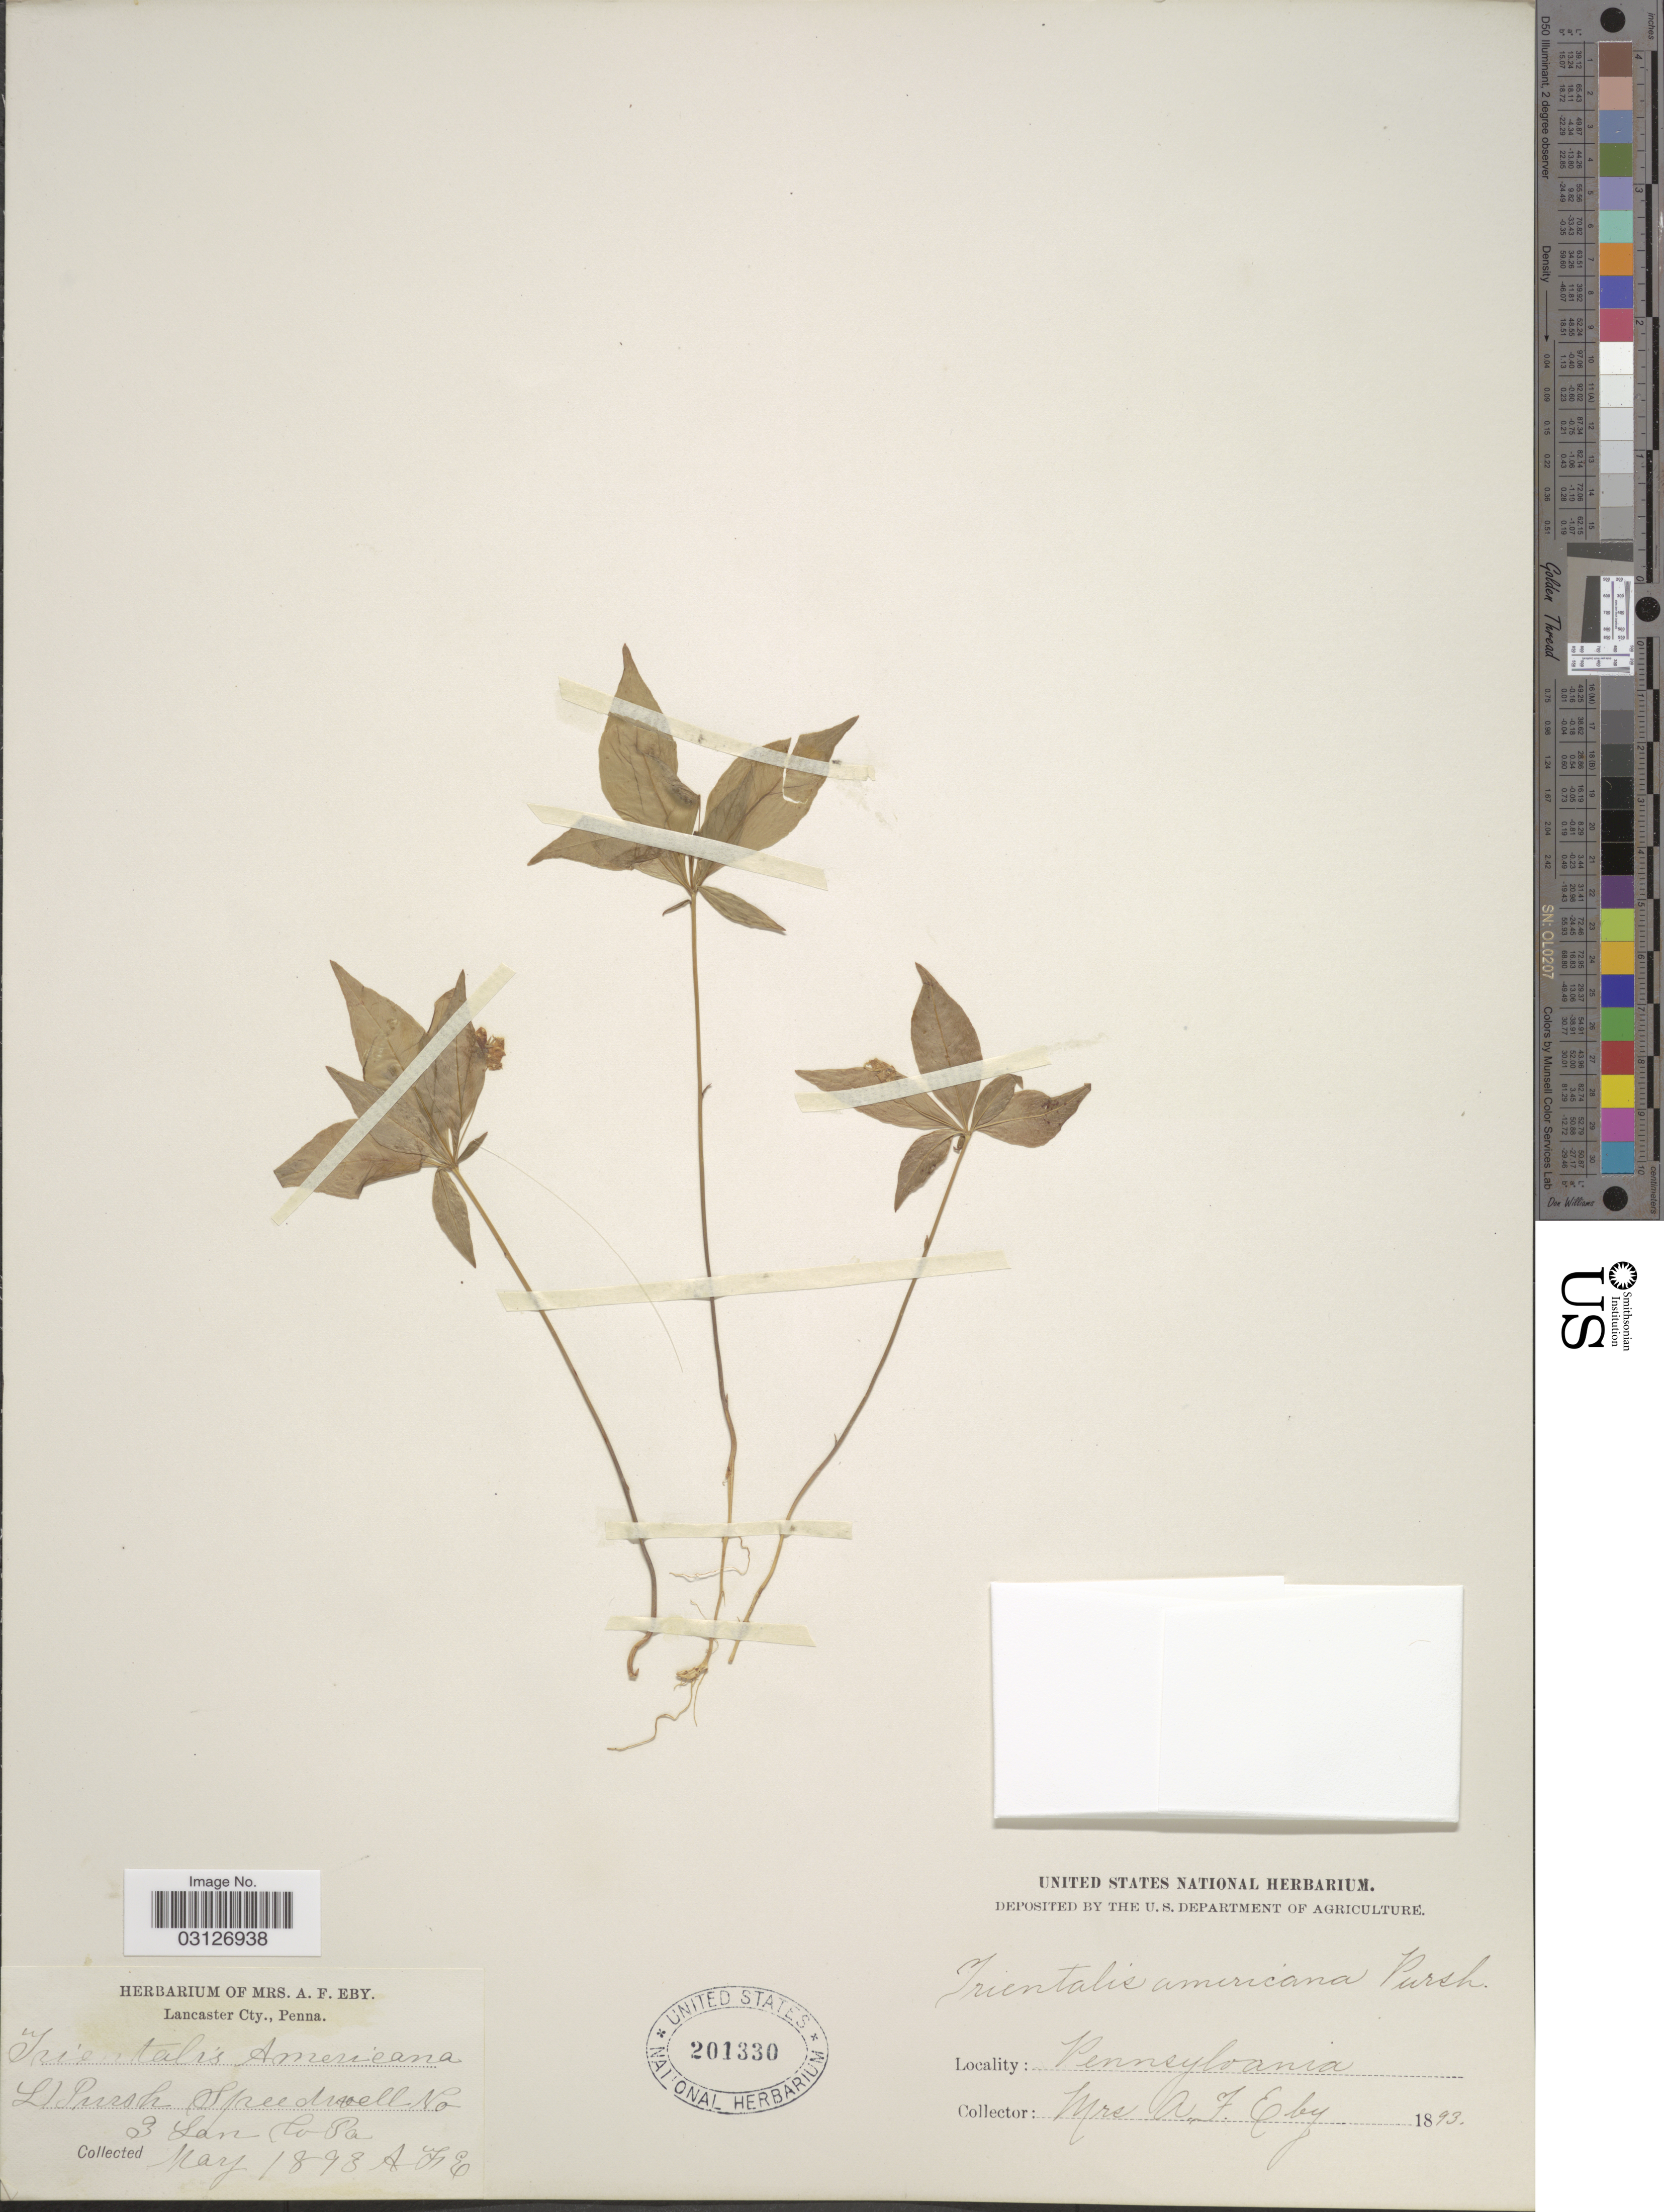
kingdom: Plantae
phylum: Tracheophyta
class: Magnoliopsida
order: Ericales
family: Primulaceae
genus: Trientalis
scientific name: Trientalis americana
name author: Pursh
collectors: Mrs. A. F. Eby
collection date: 1893-05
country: United States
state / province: Pennsylvania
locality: Speedwell Co. Lan Co.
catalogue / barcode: US 201330